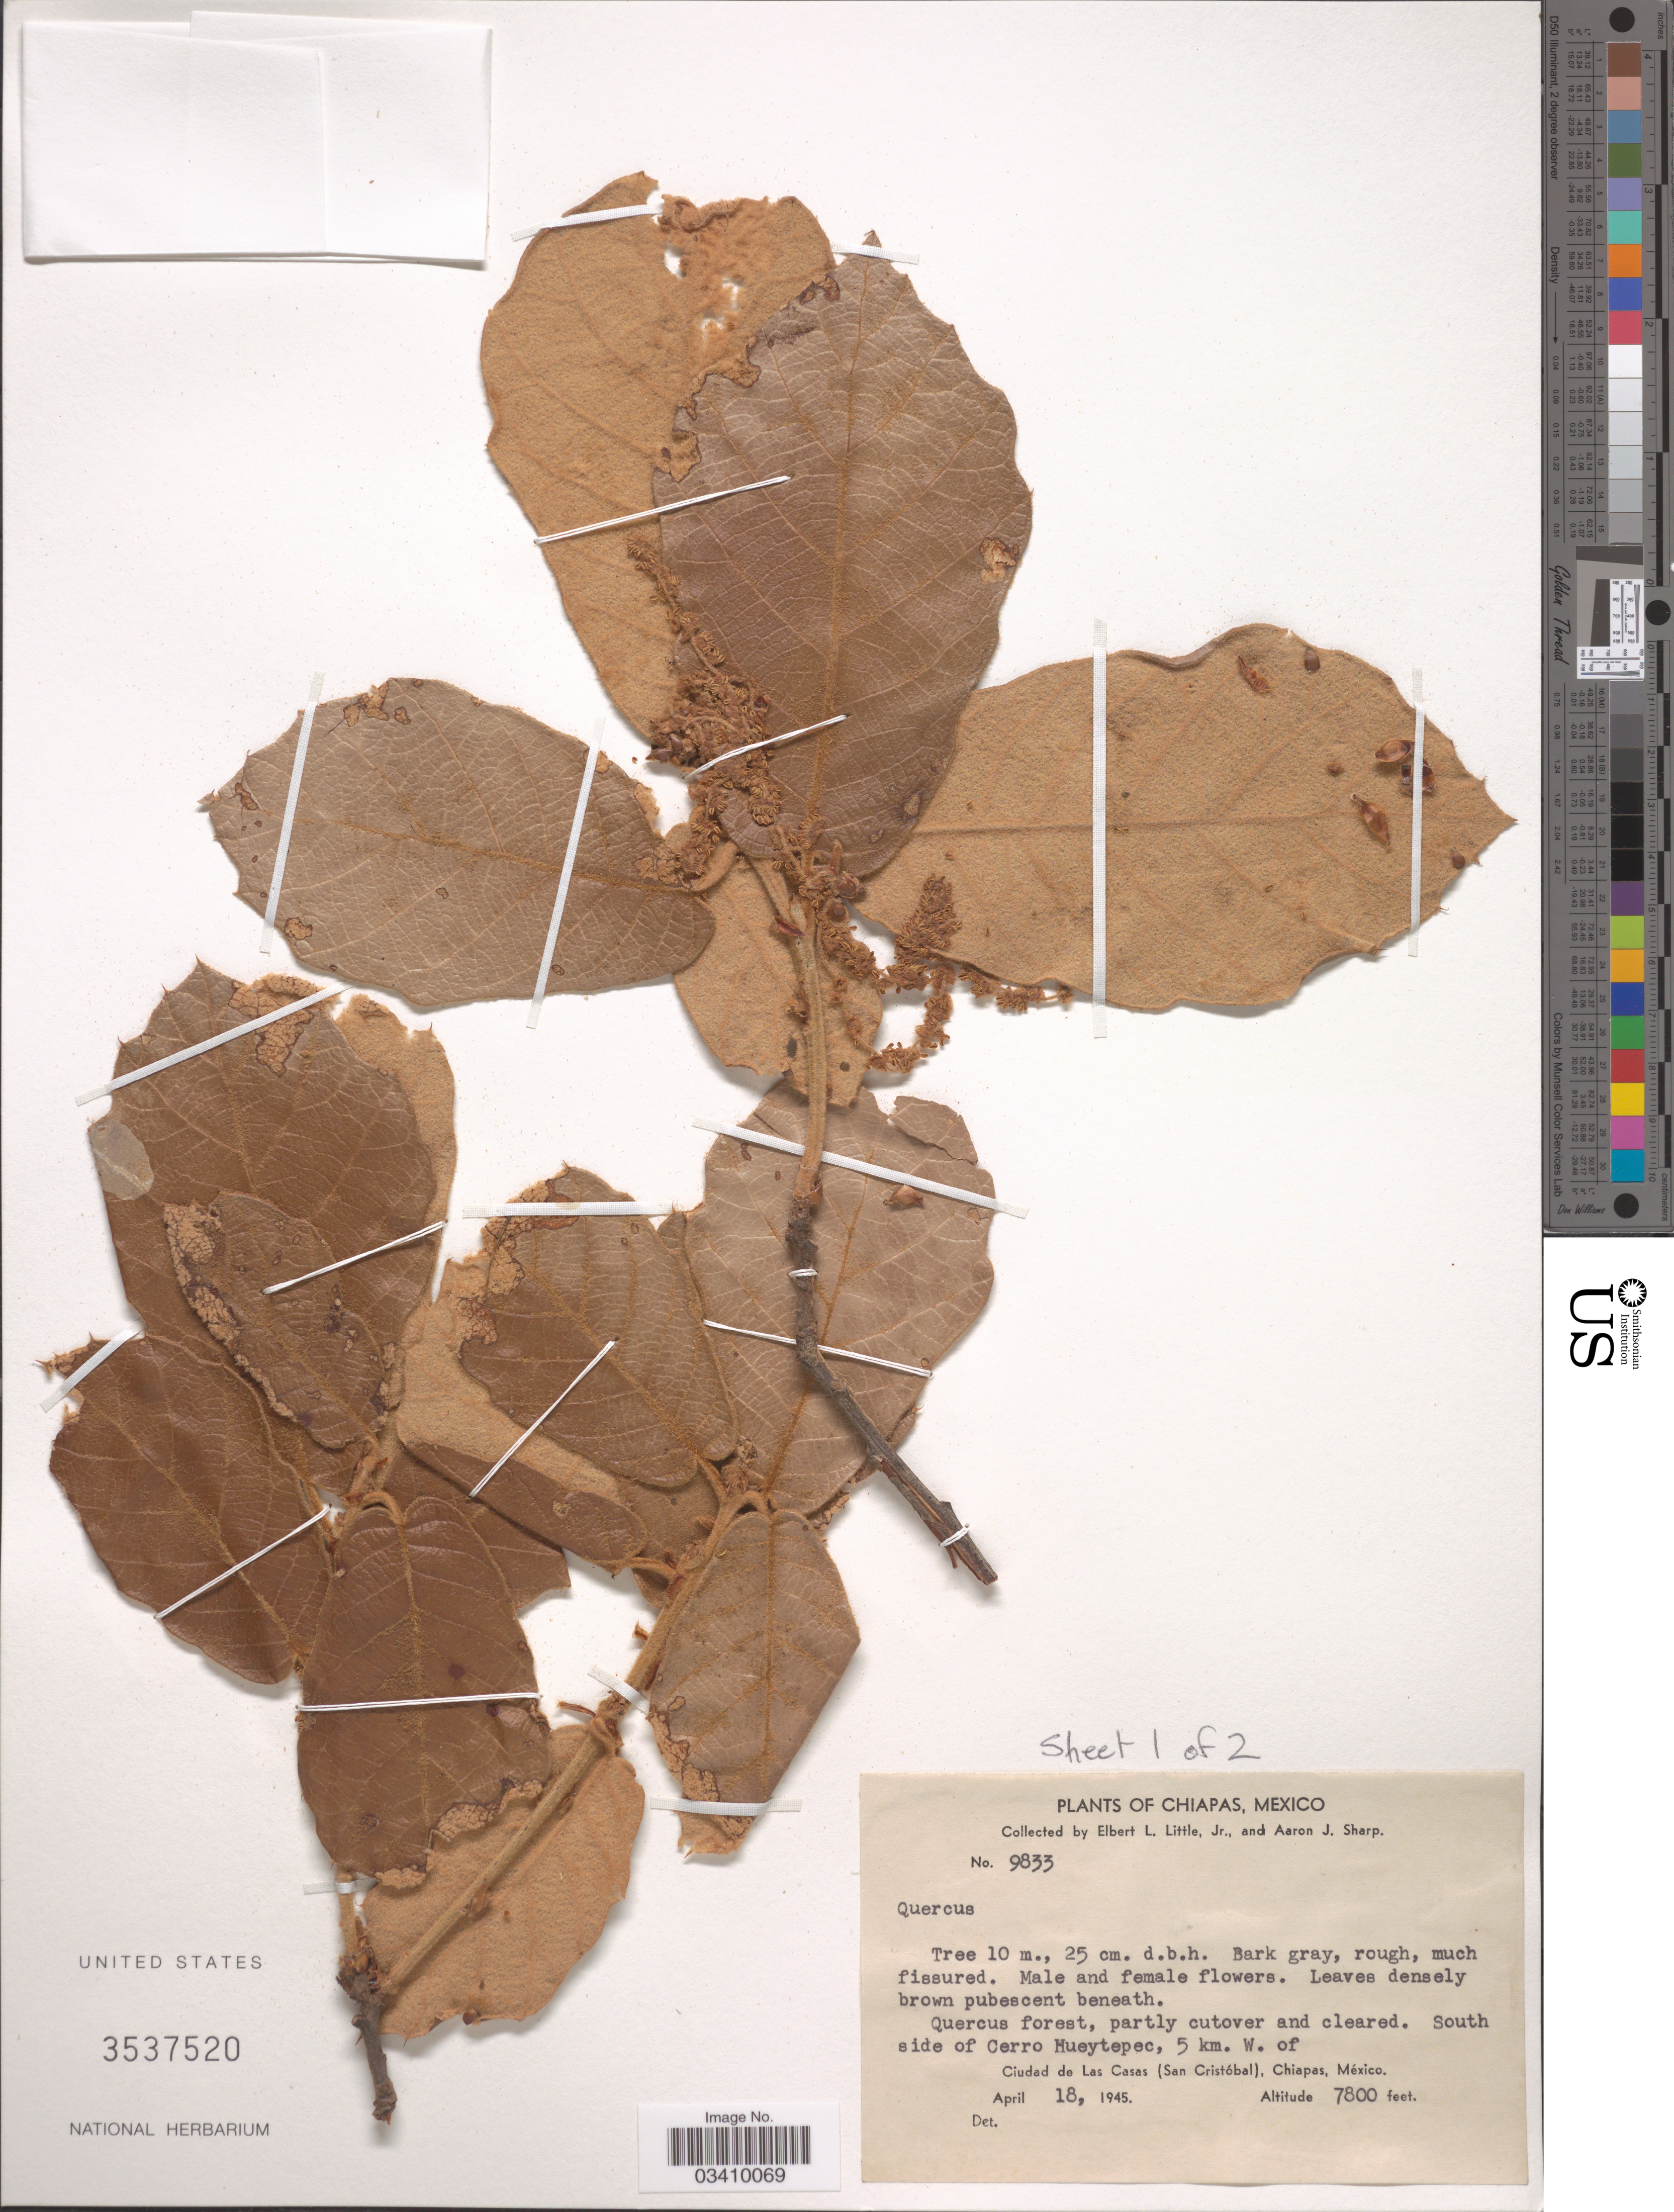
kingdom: Plantae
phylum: Tracheophyta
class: Magnoliopsida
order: Fagales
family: Fagaceae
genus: Quercus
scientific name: Quercus sp.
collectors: E. L. Little & Mrs A. J. Sharp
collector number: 9833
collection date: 1945-04-18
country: Mexico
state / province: Chiapas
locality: South side of Cerro Hueytepec, 5 km. W of Ciudad de Las Casas (San Cristóbal).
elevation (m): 2377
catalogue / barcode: US 3537520